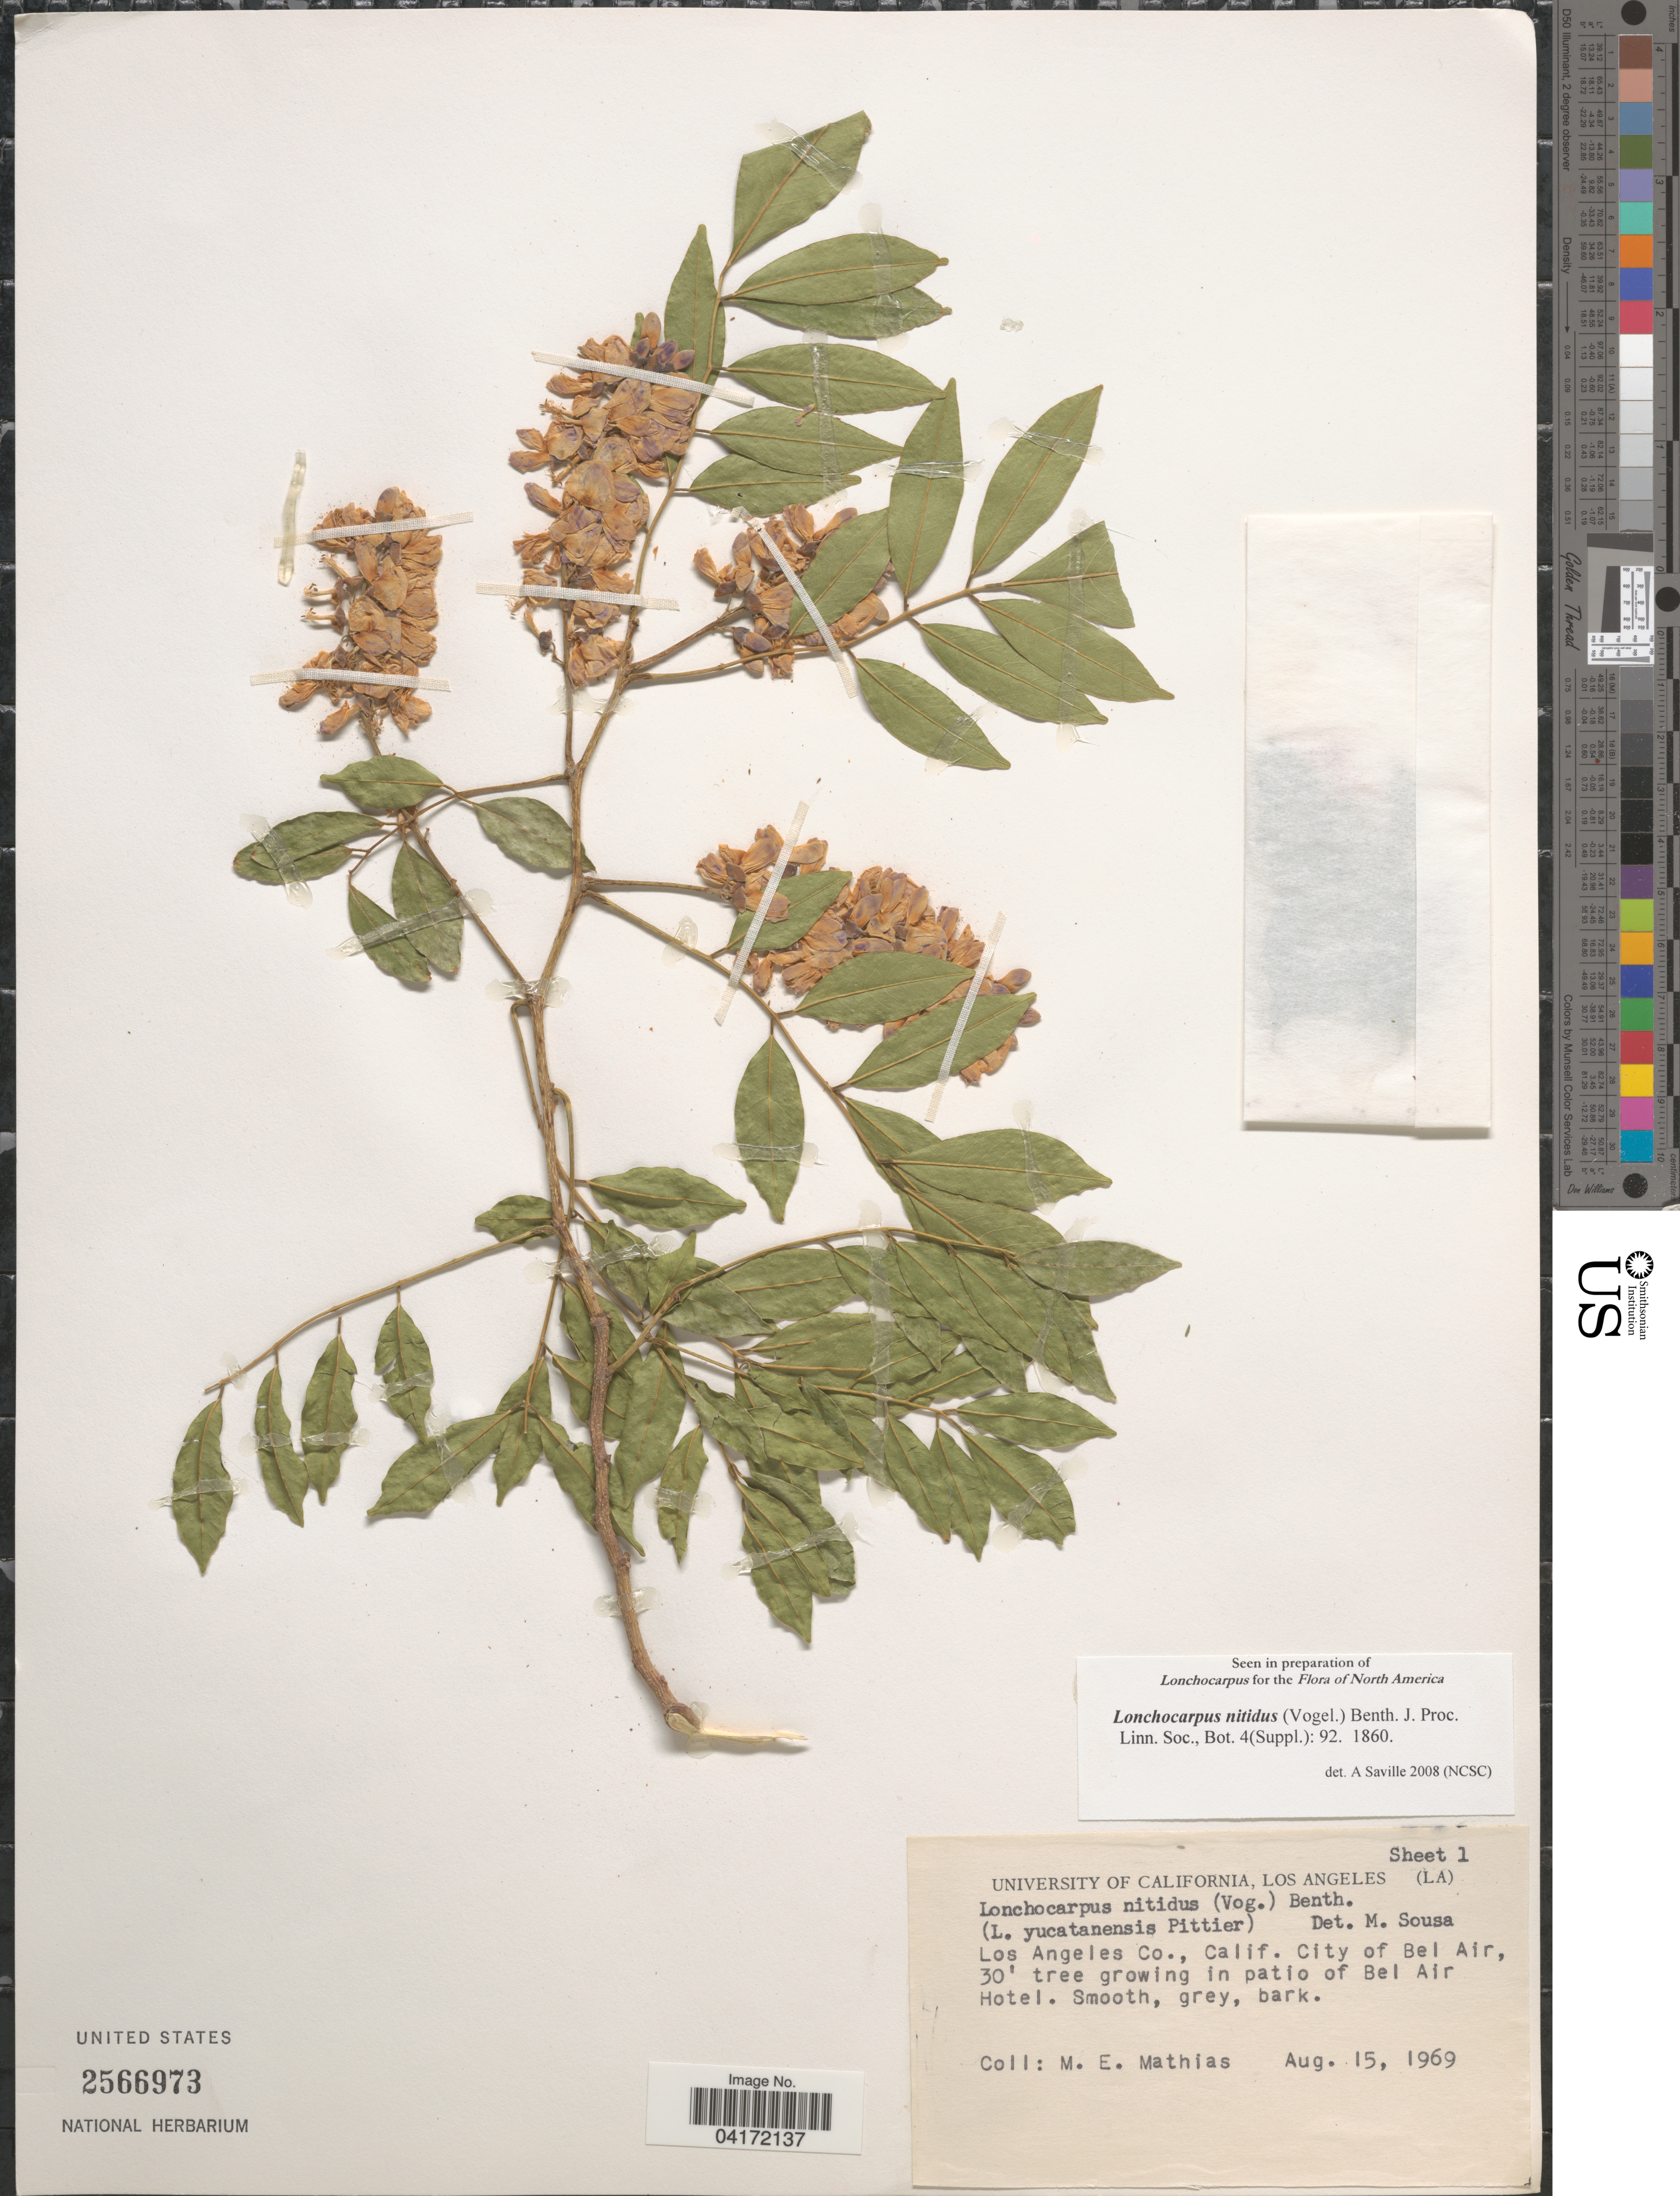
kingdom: Plantae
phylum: Tracheophyta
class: Magnoliopsida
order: Fabales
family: Fabaceae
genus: Lonchocarpus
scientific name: Lonchocarpus nitidus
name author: (Vogel) Benth.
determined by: Saville, A.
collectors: M. E. Mathias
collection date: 1969-08-15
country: United States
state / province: California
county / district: Los Angeles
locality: Los Angeles Co. City of Bel Air, 30' tree growing in patio of Bel Air Hotel.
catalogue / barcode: US 2566973